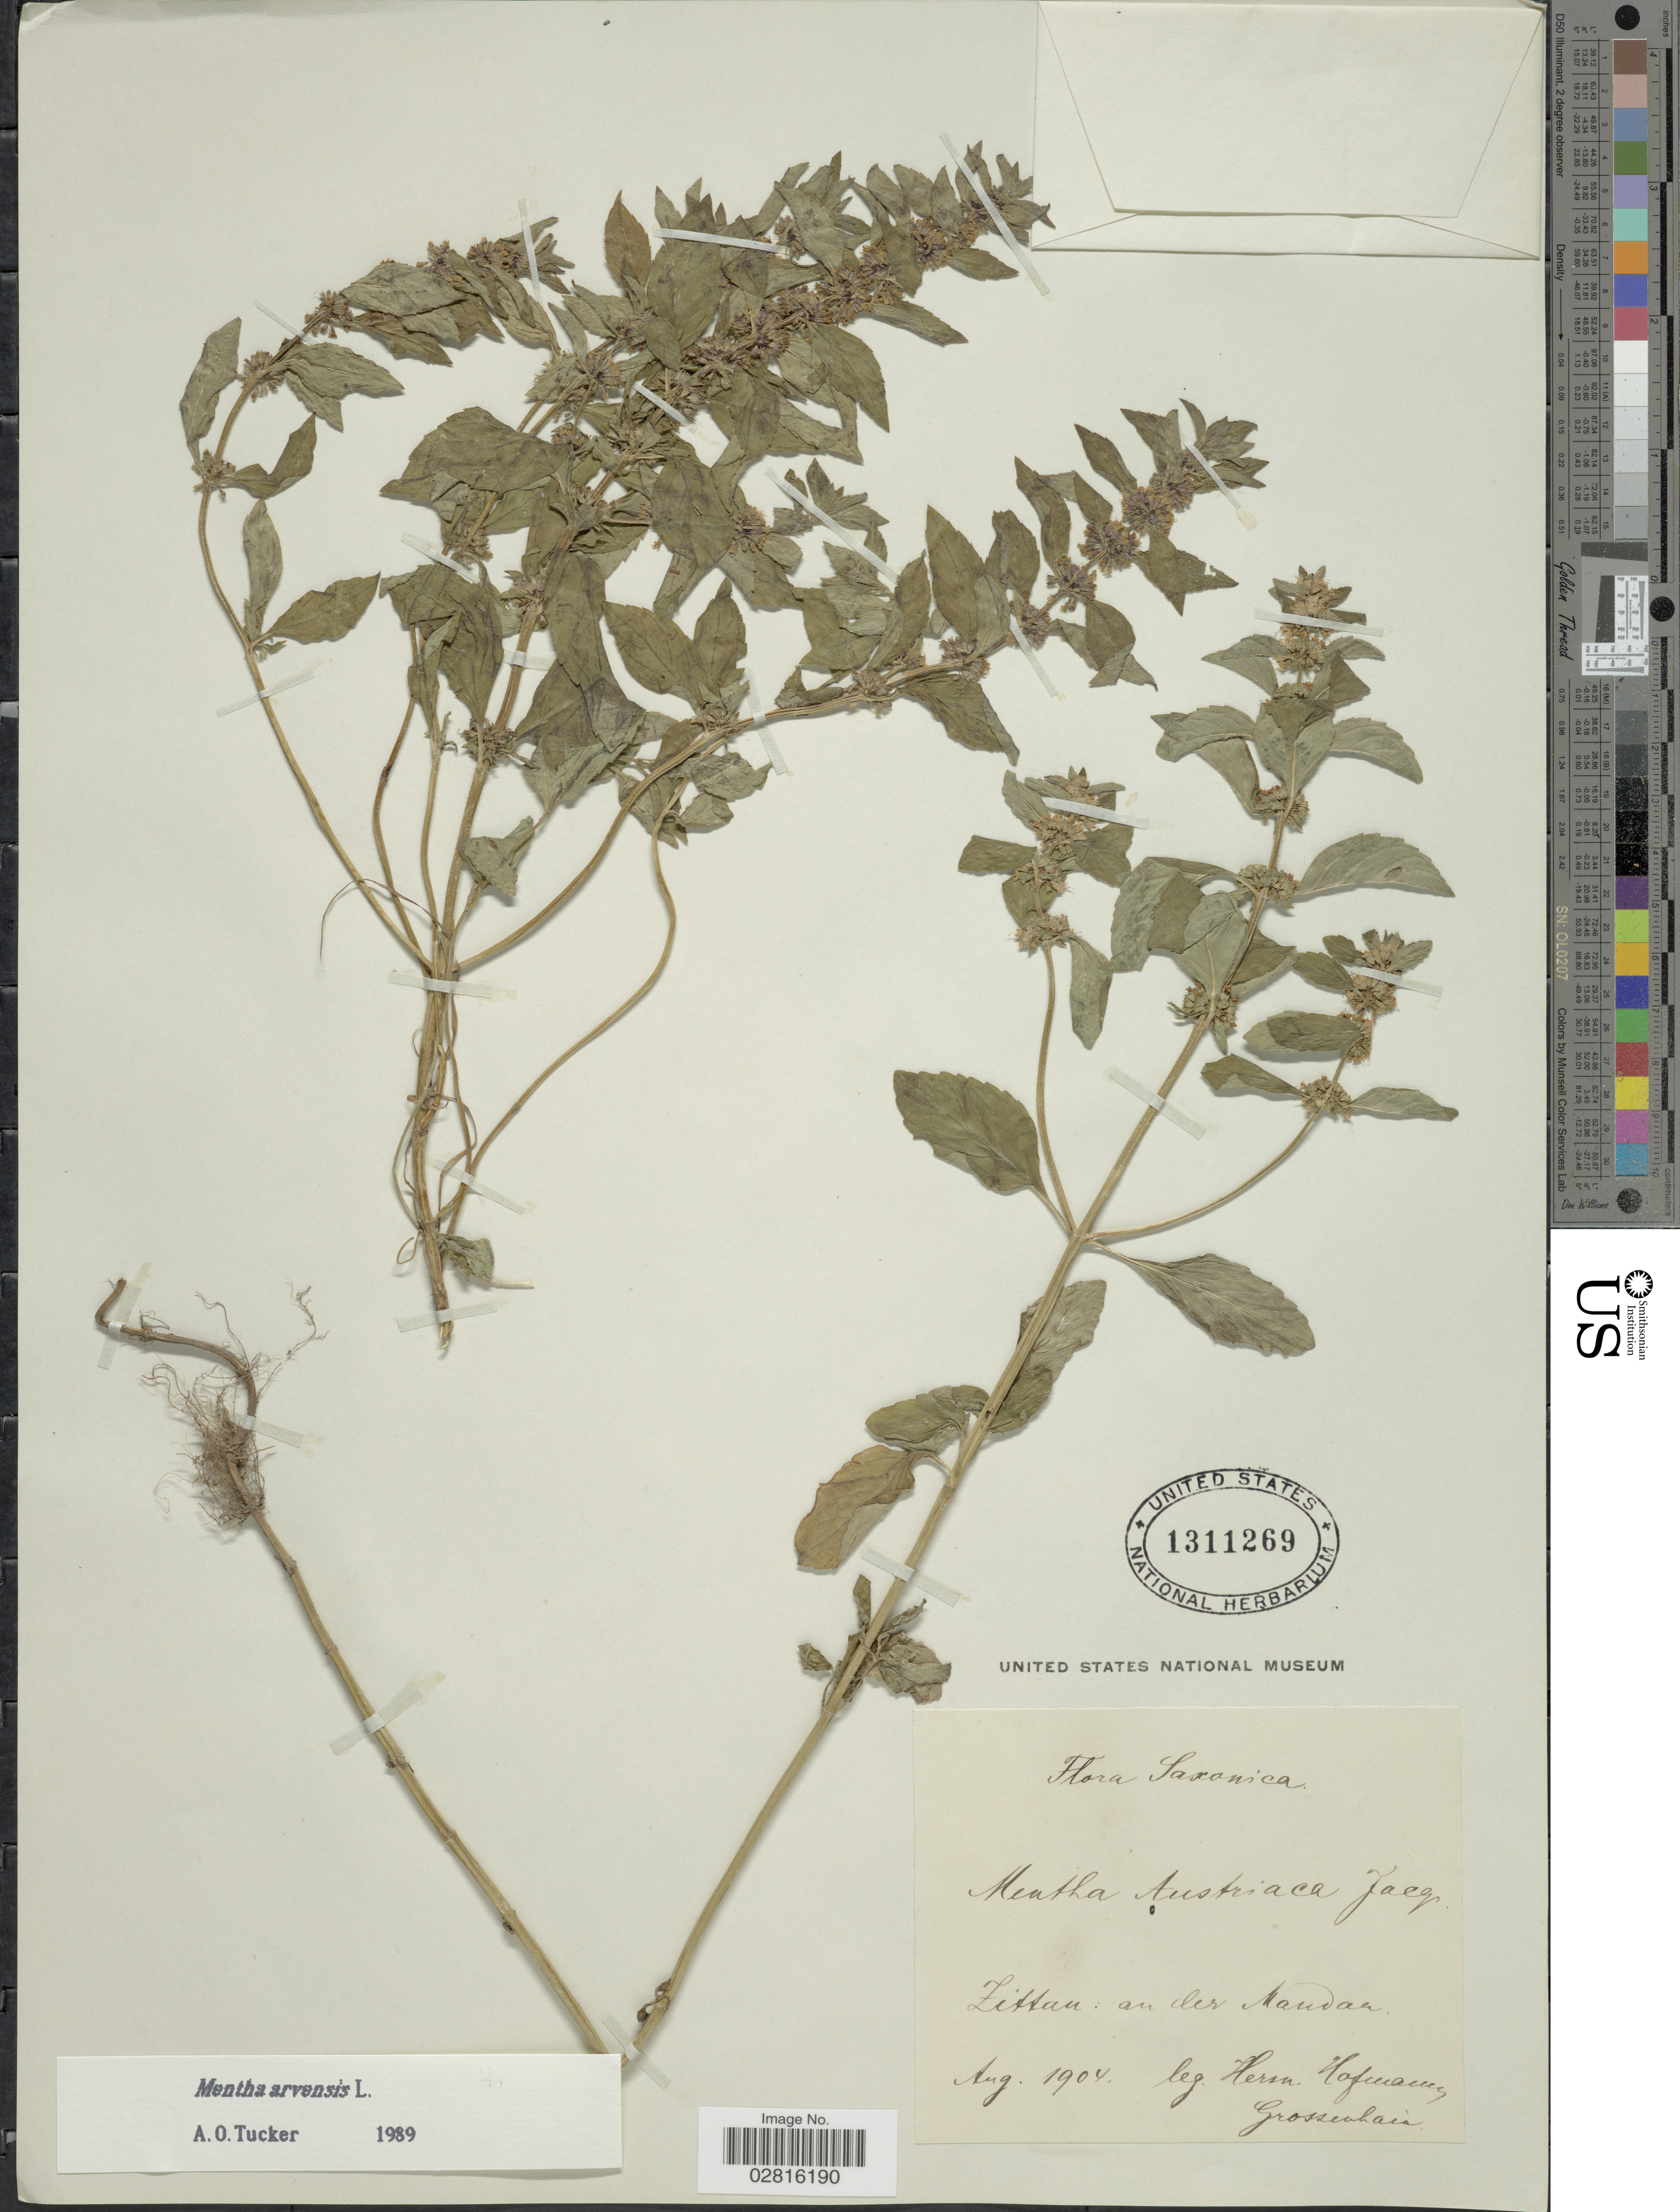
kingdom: Plantae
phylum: Tracheophyta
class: Magnoliopsida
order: Lamiales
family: Lamiaceae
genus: Mentha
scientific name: Mentha arvensis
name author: L.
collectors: H. Hofmann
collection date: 1904-08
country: Germany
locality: Saxonica. Zittau: au cler Nandan. [interpreted]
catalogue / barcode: US 1311269